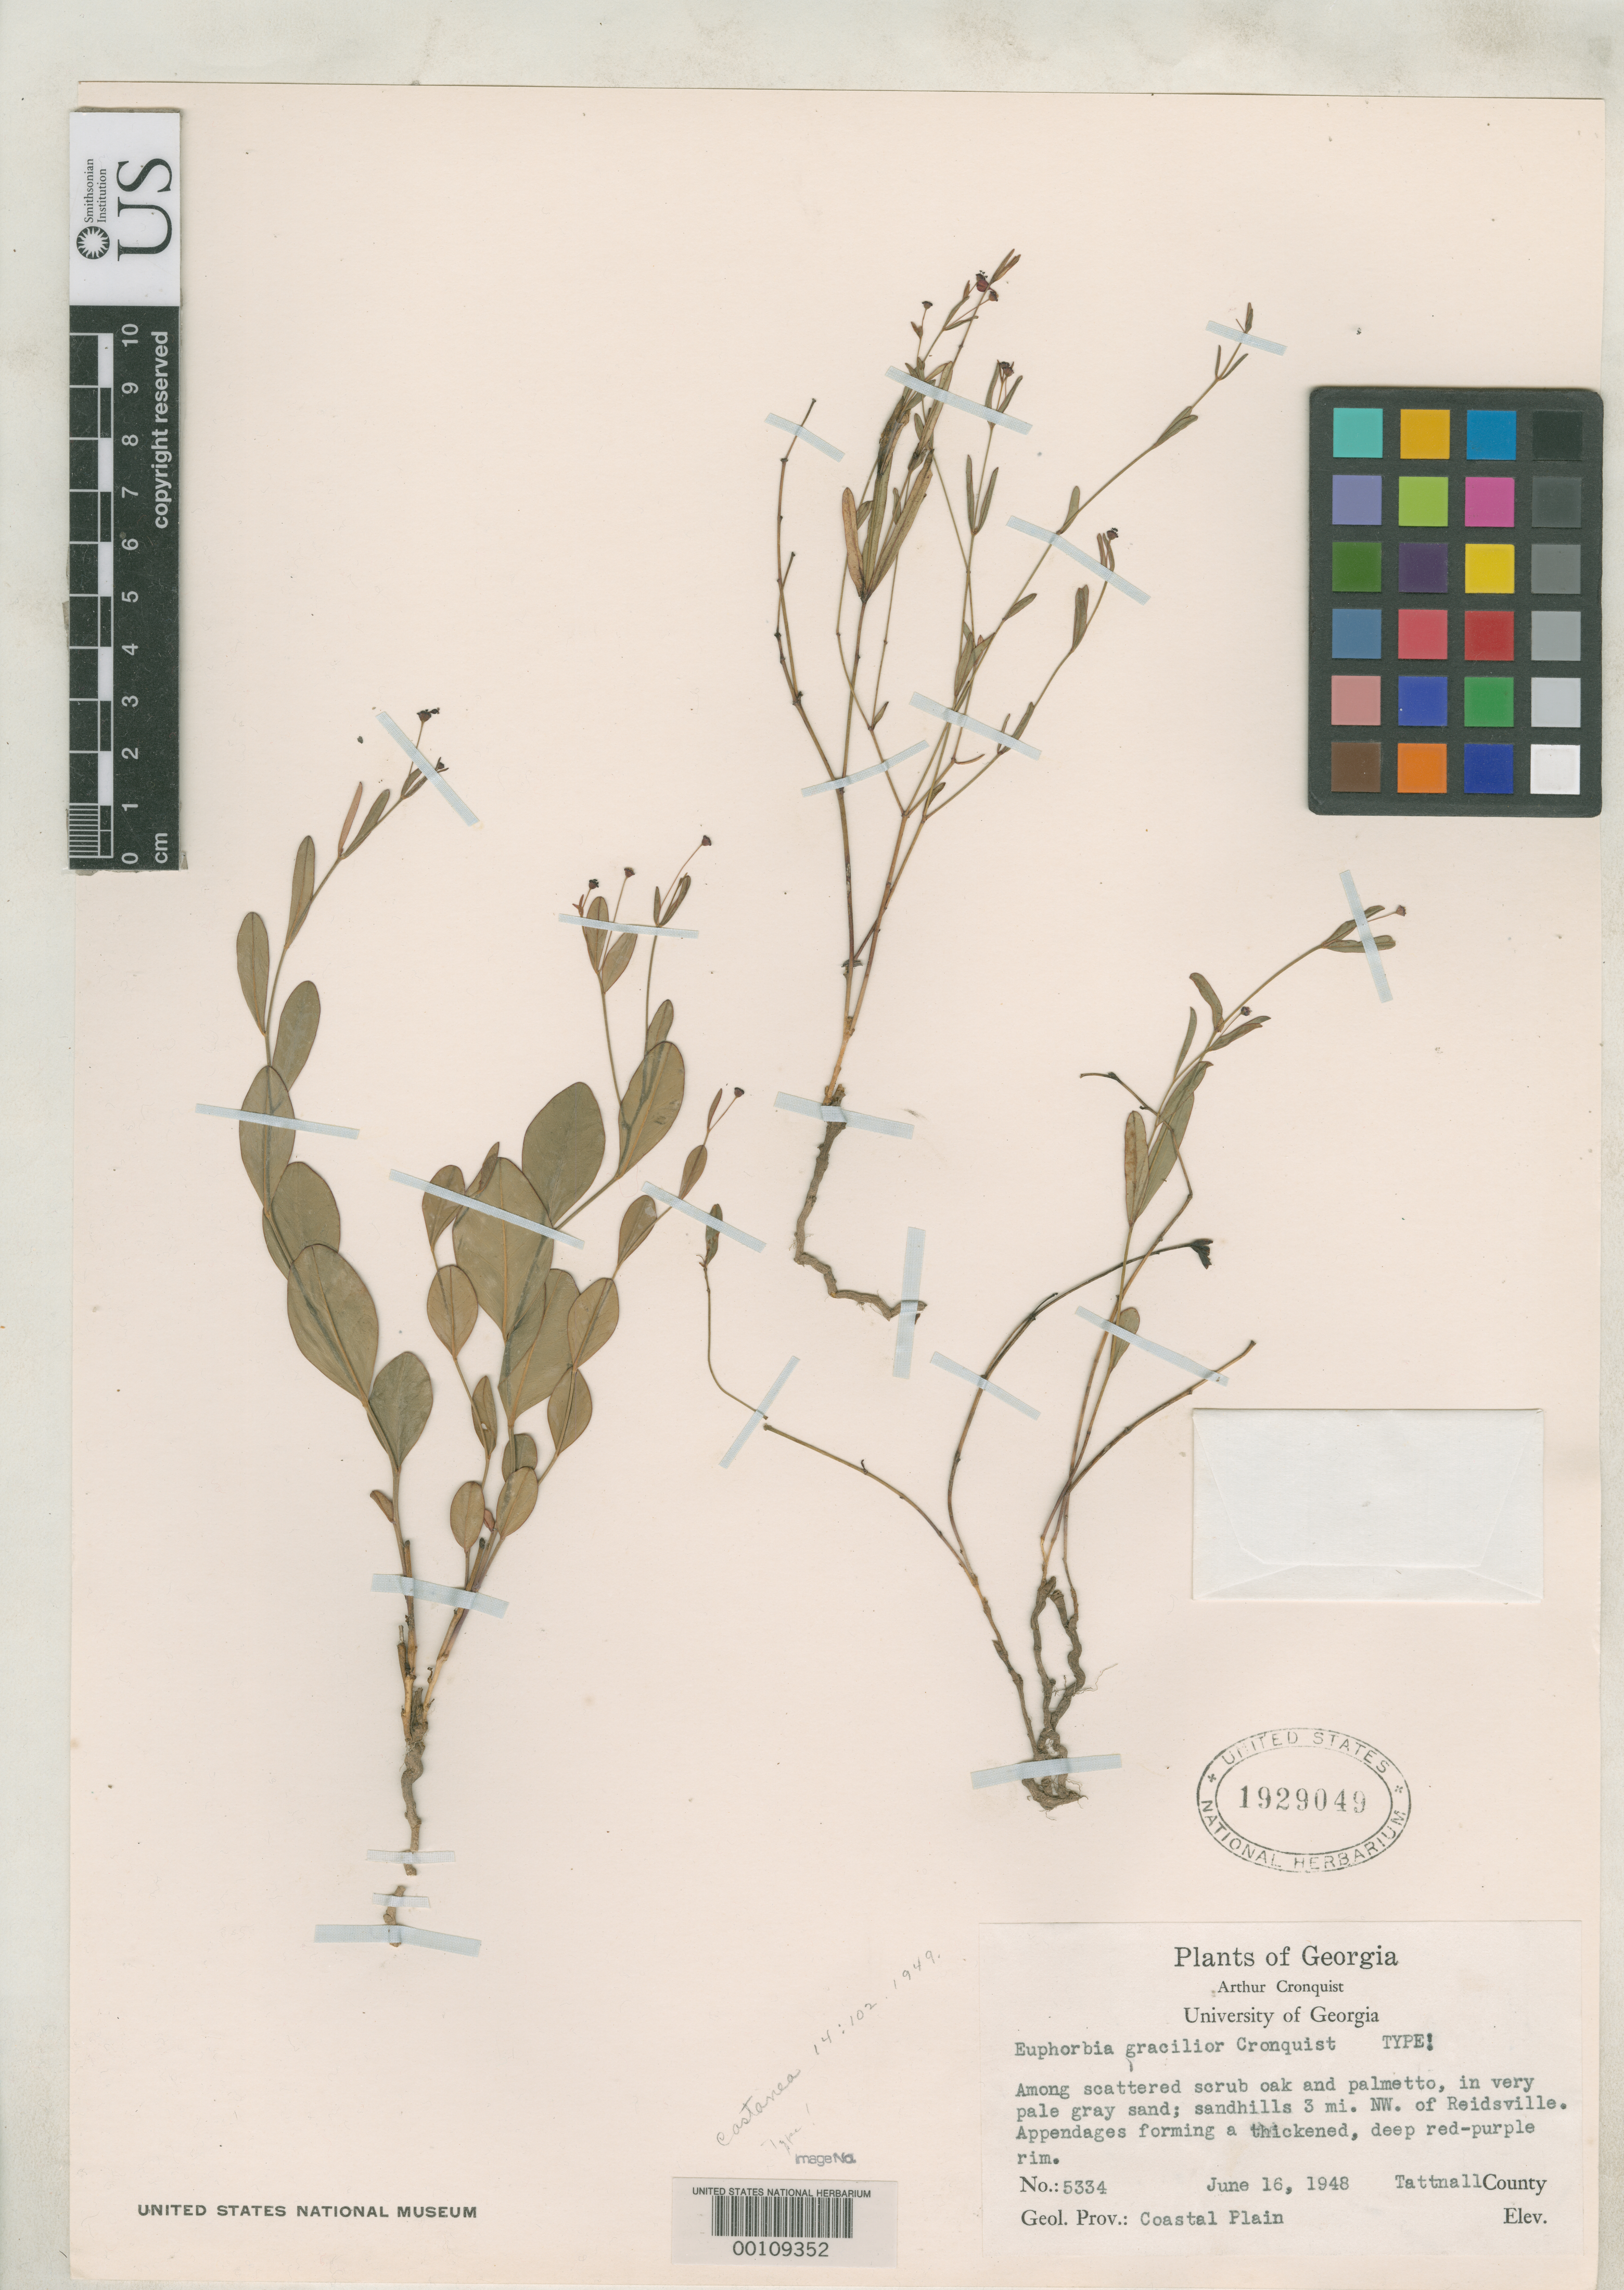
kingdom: Plantae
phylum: Tracheophyta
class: Magnoliopsida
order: Malpighiales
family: Euphorbiaceae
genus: Euphorbia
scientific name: Euphorbia gracilior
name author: Cronq.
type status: Holotype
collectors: A. J. Cronquist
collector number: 5334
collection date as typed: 16 Jun 1948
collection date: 1948-06-16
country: United States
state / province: Georgia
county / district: Tattnall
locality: Sandhills 3 mi NW of Reidsville.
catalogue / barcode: US 1929049